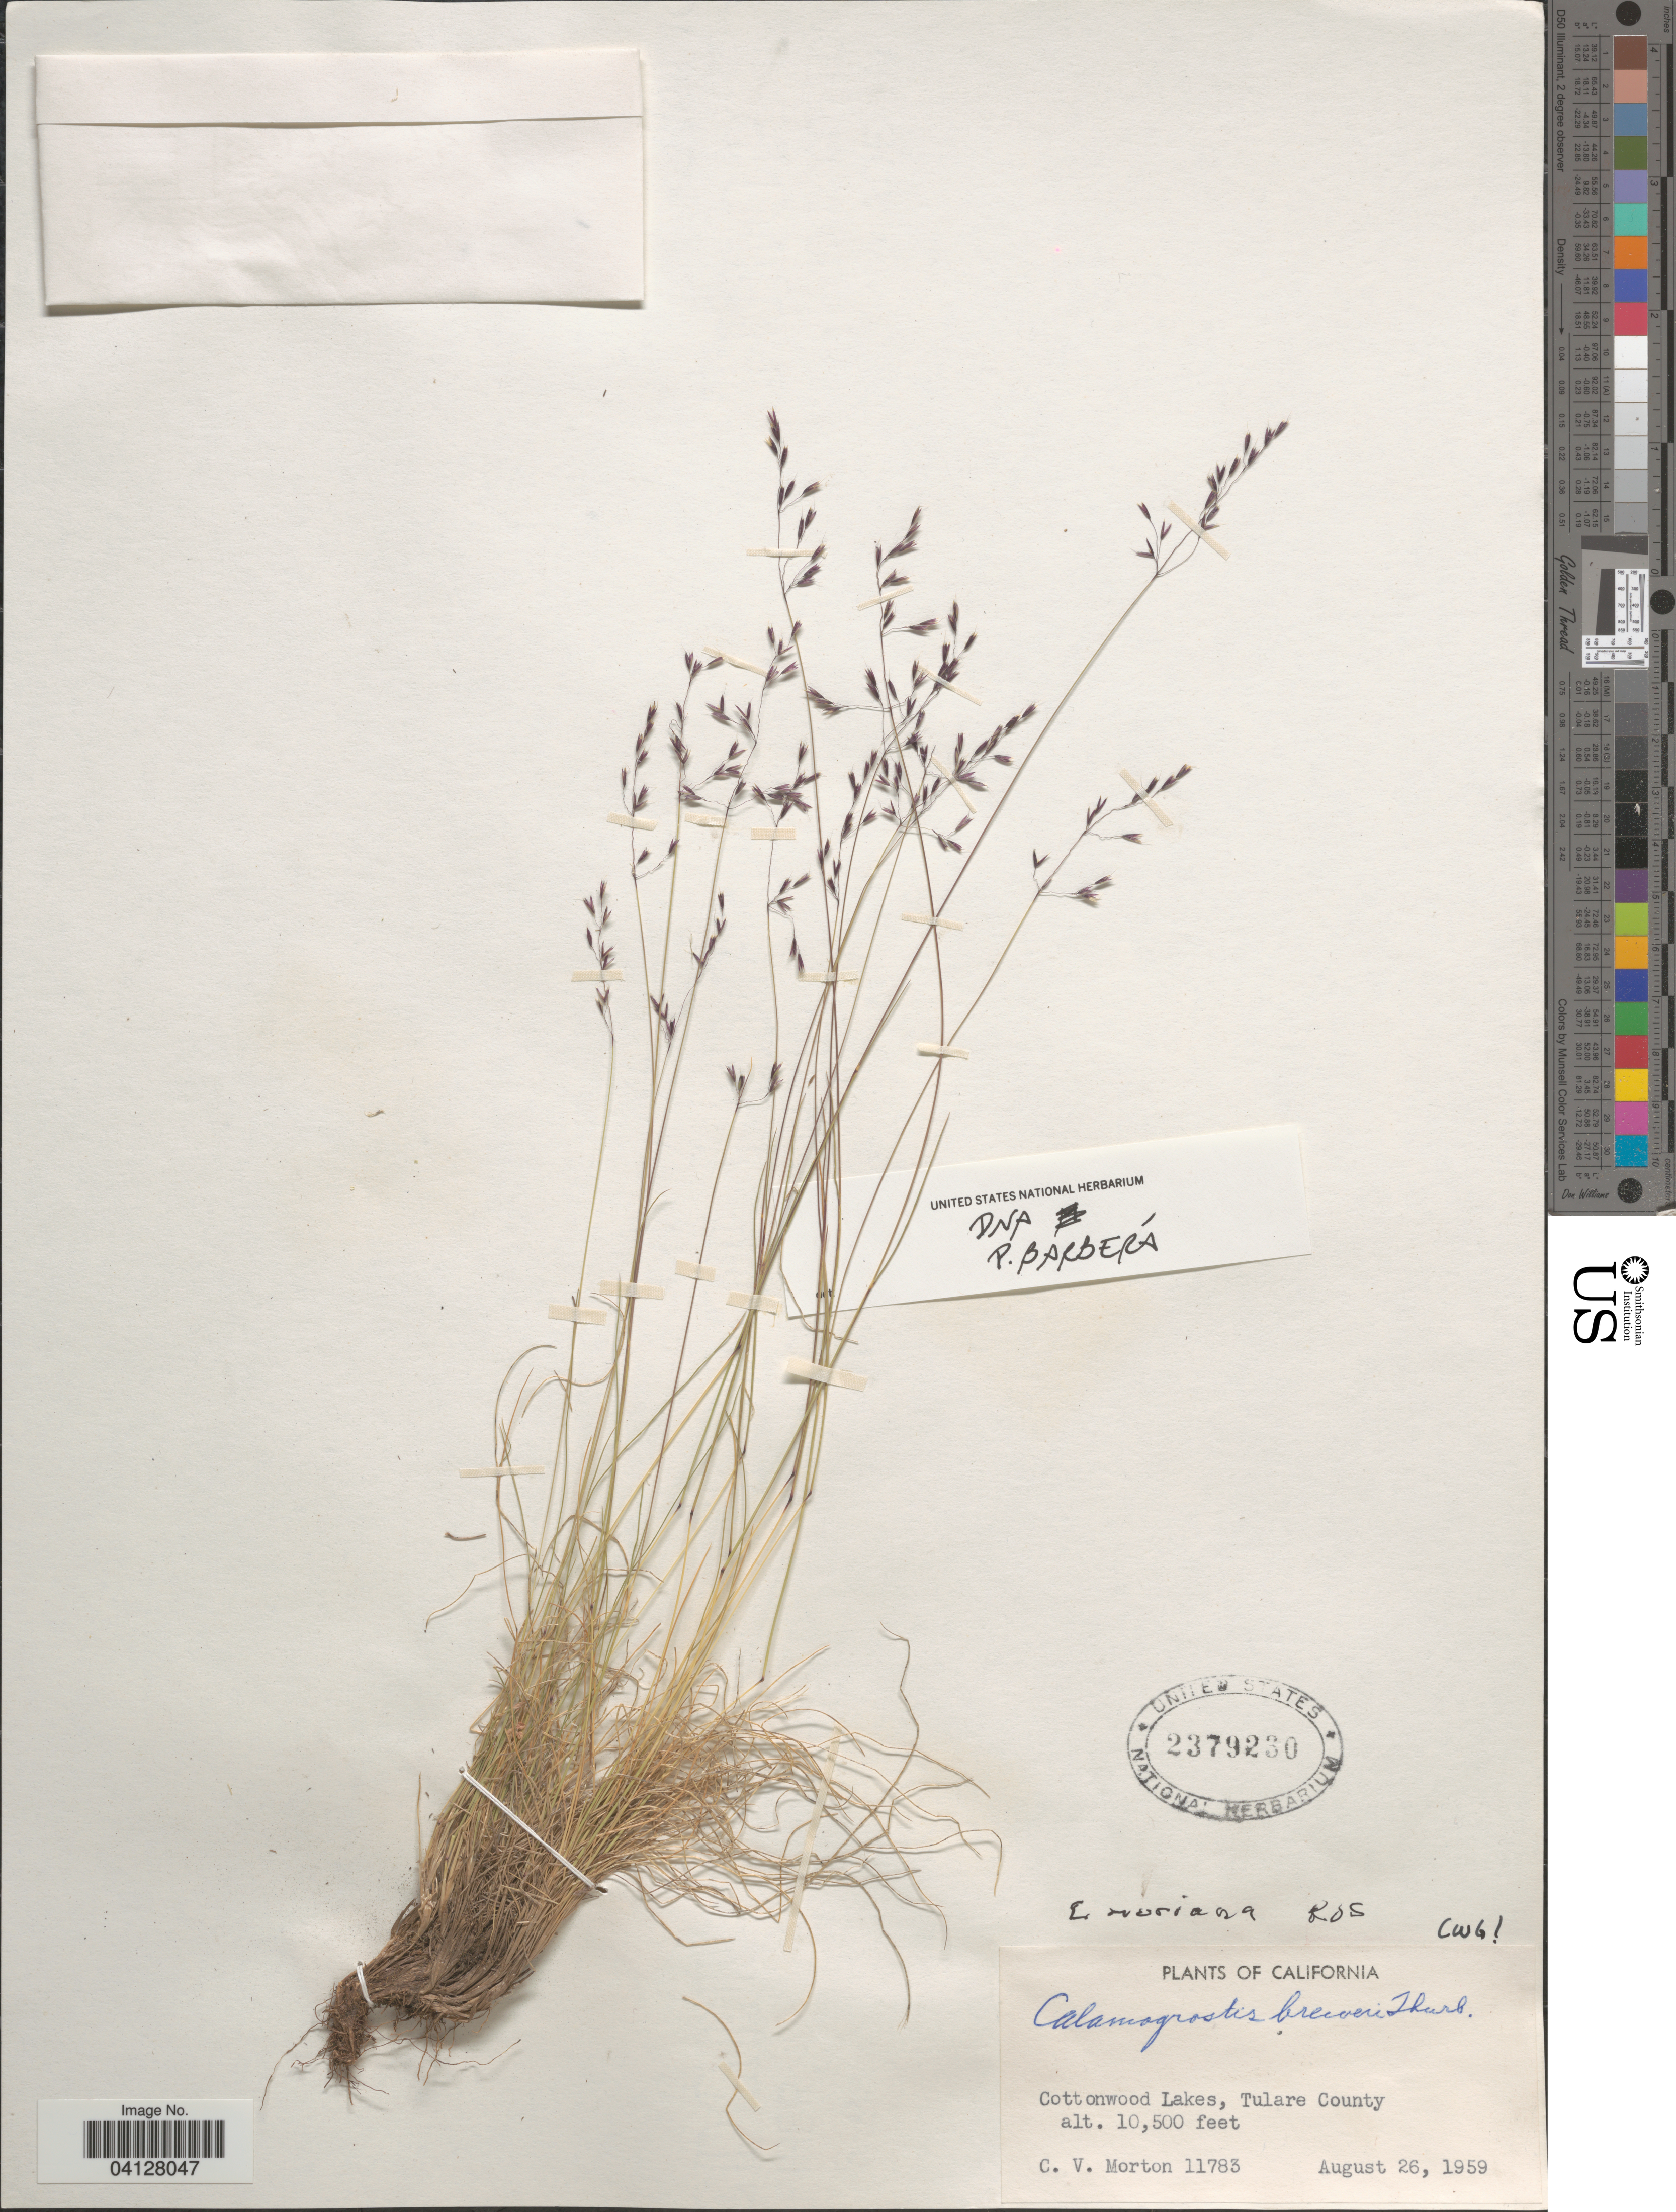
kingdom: Plantae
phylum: Tracheophyta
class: Liliopsida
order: Poales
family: Poaceae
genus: Calamagrostis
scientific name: Calamagrostis breweri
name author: Thurb.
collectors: C. V. Morton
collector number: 11783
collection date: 1959-08-26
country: United States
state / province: California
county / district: Tulare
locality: Cottonwood Lakes, Tulare County.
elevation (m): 3200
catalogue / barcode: US 2379230